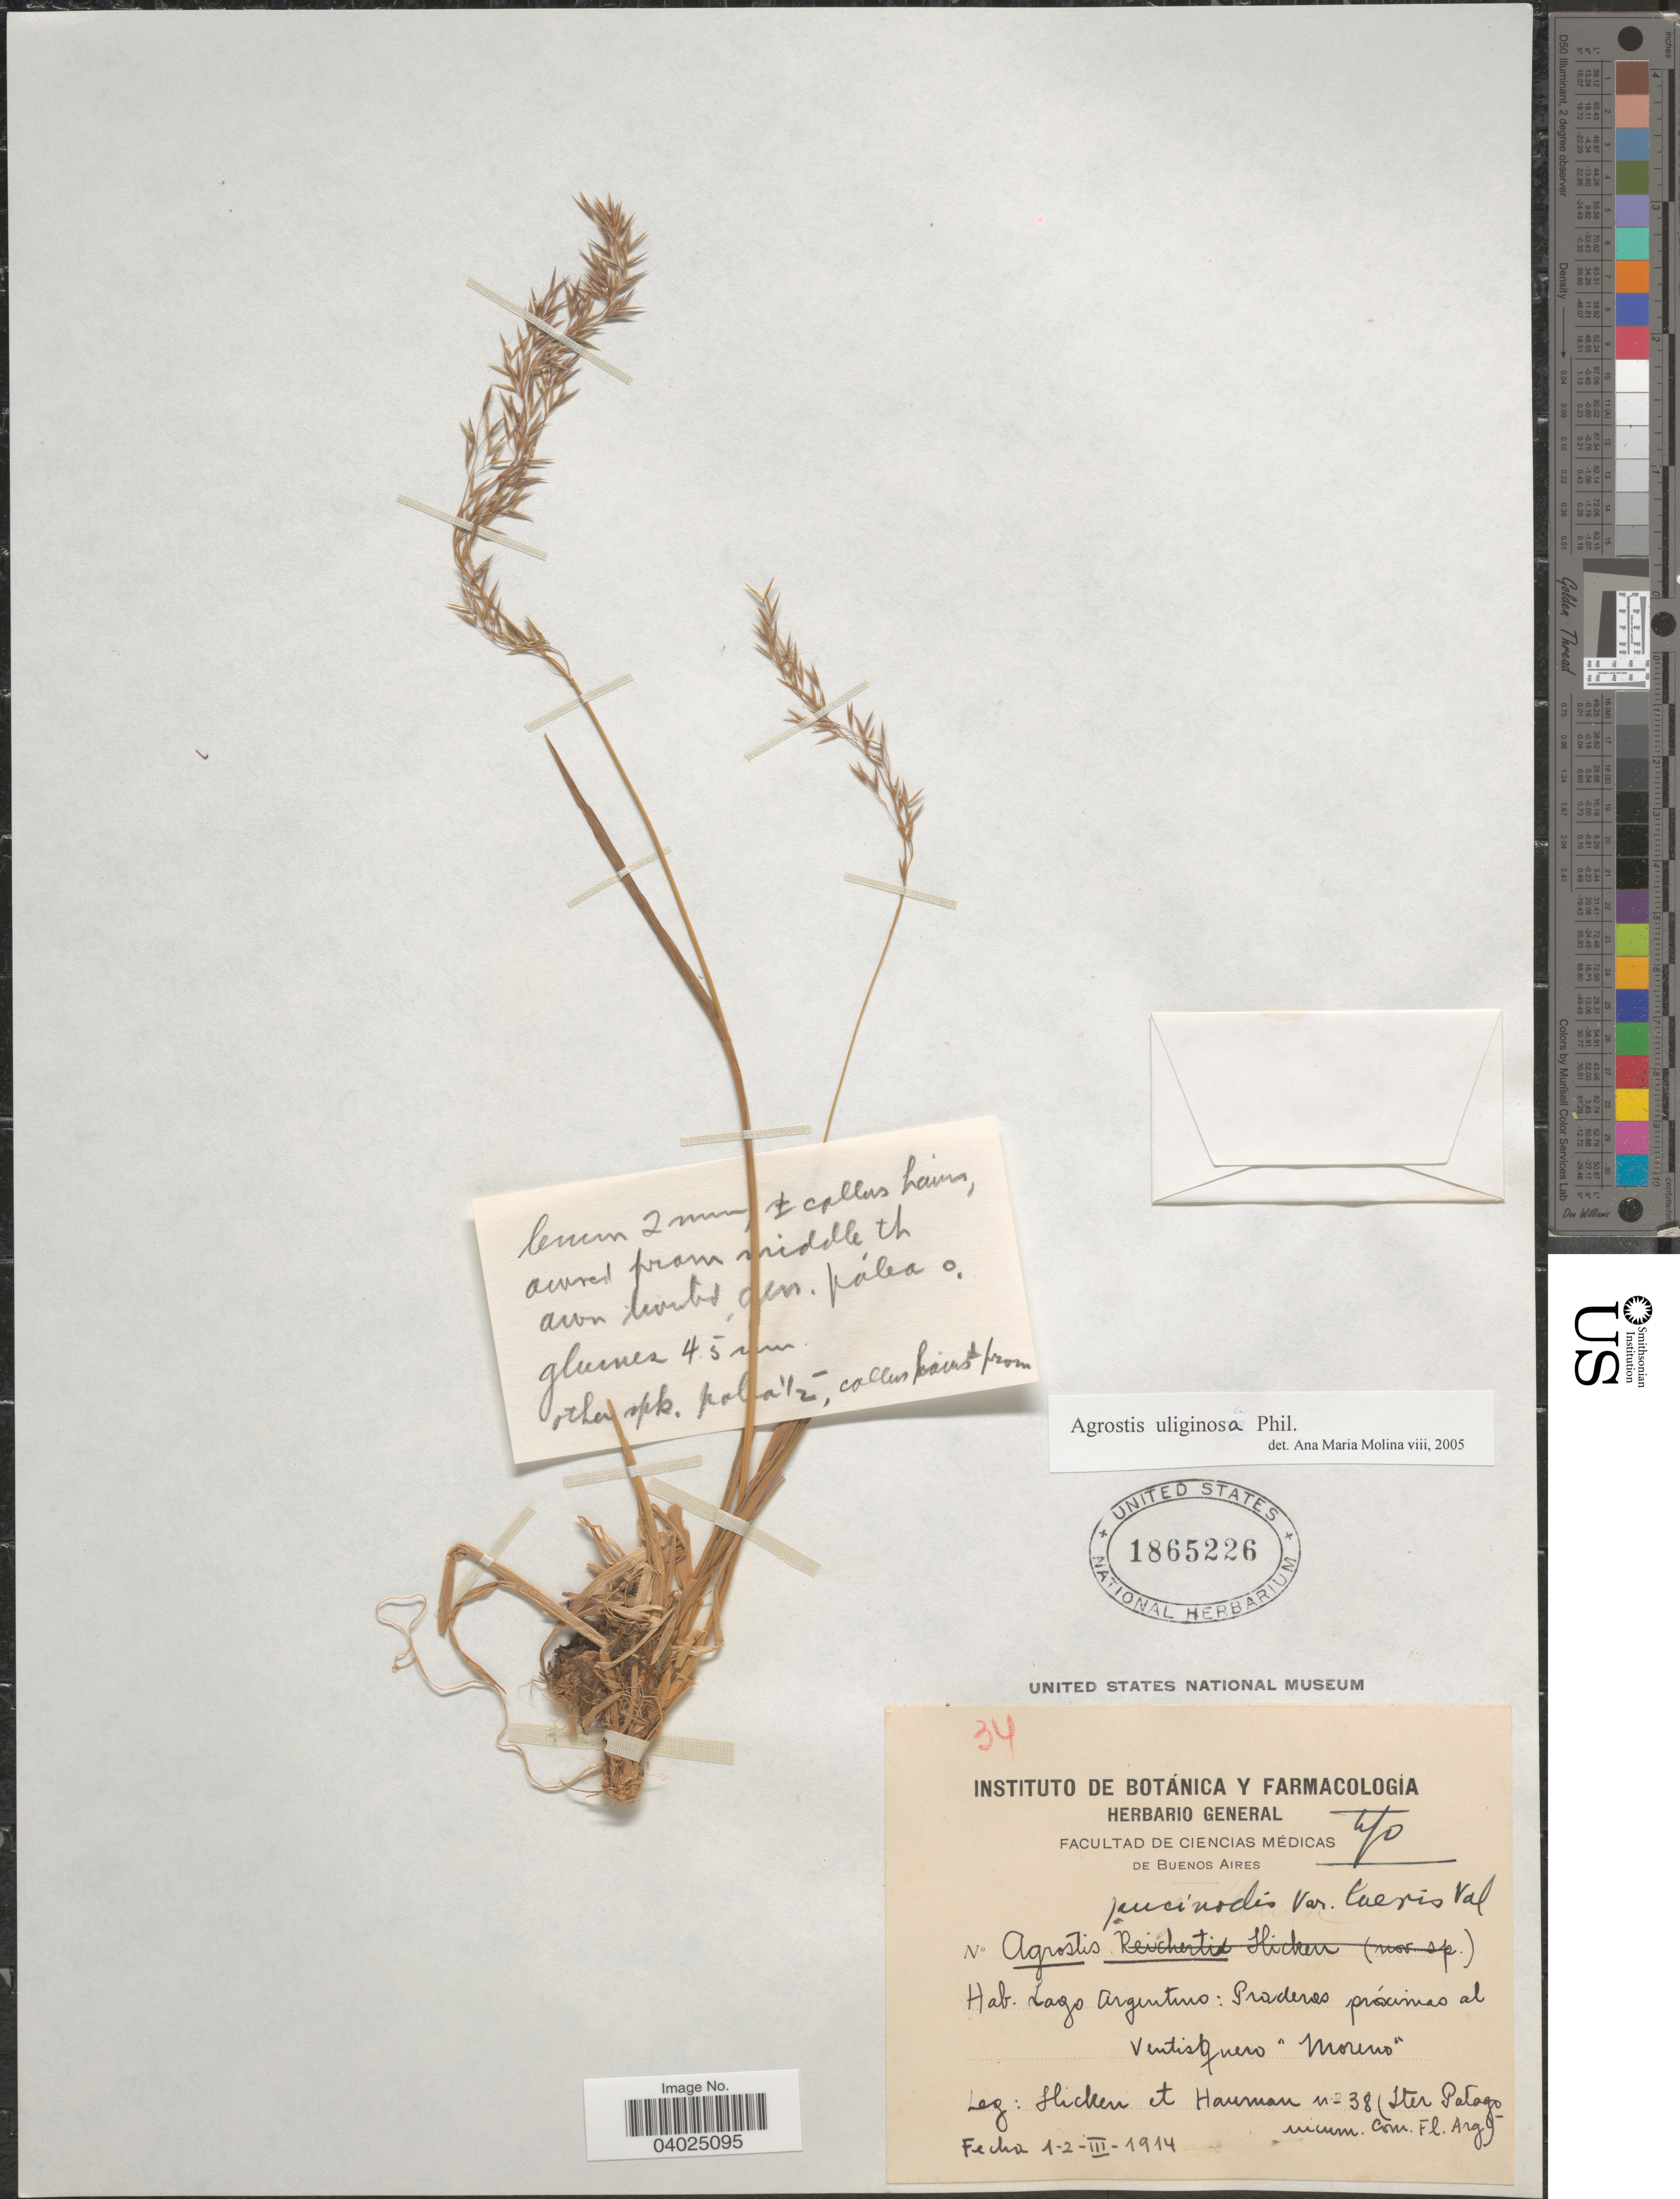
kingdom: Plantae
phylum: Tracheophyta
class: Liliopsida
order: Poales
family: Poaceae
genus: Agrostis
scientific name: Agrostis uliginosa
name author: Phil.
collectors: Hicken & Hauman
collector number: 38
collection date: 1914-03-01/1914-03-02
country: Argentina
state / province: Buenos Aires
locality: Lago Argentino: Praderos próximas al Ventisquero "Moreno". (Iter Patagonicum).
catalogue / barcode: US 1865226